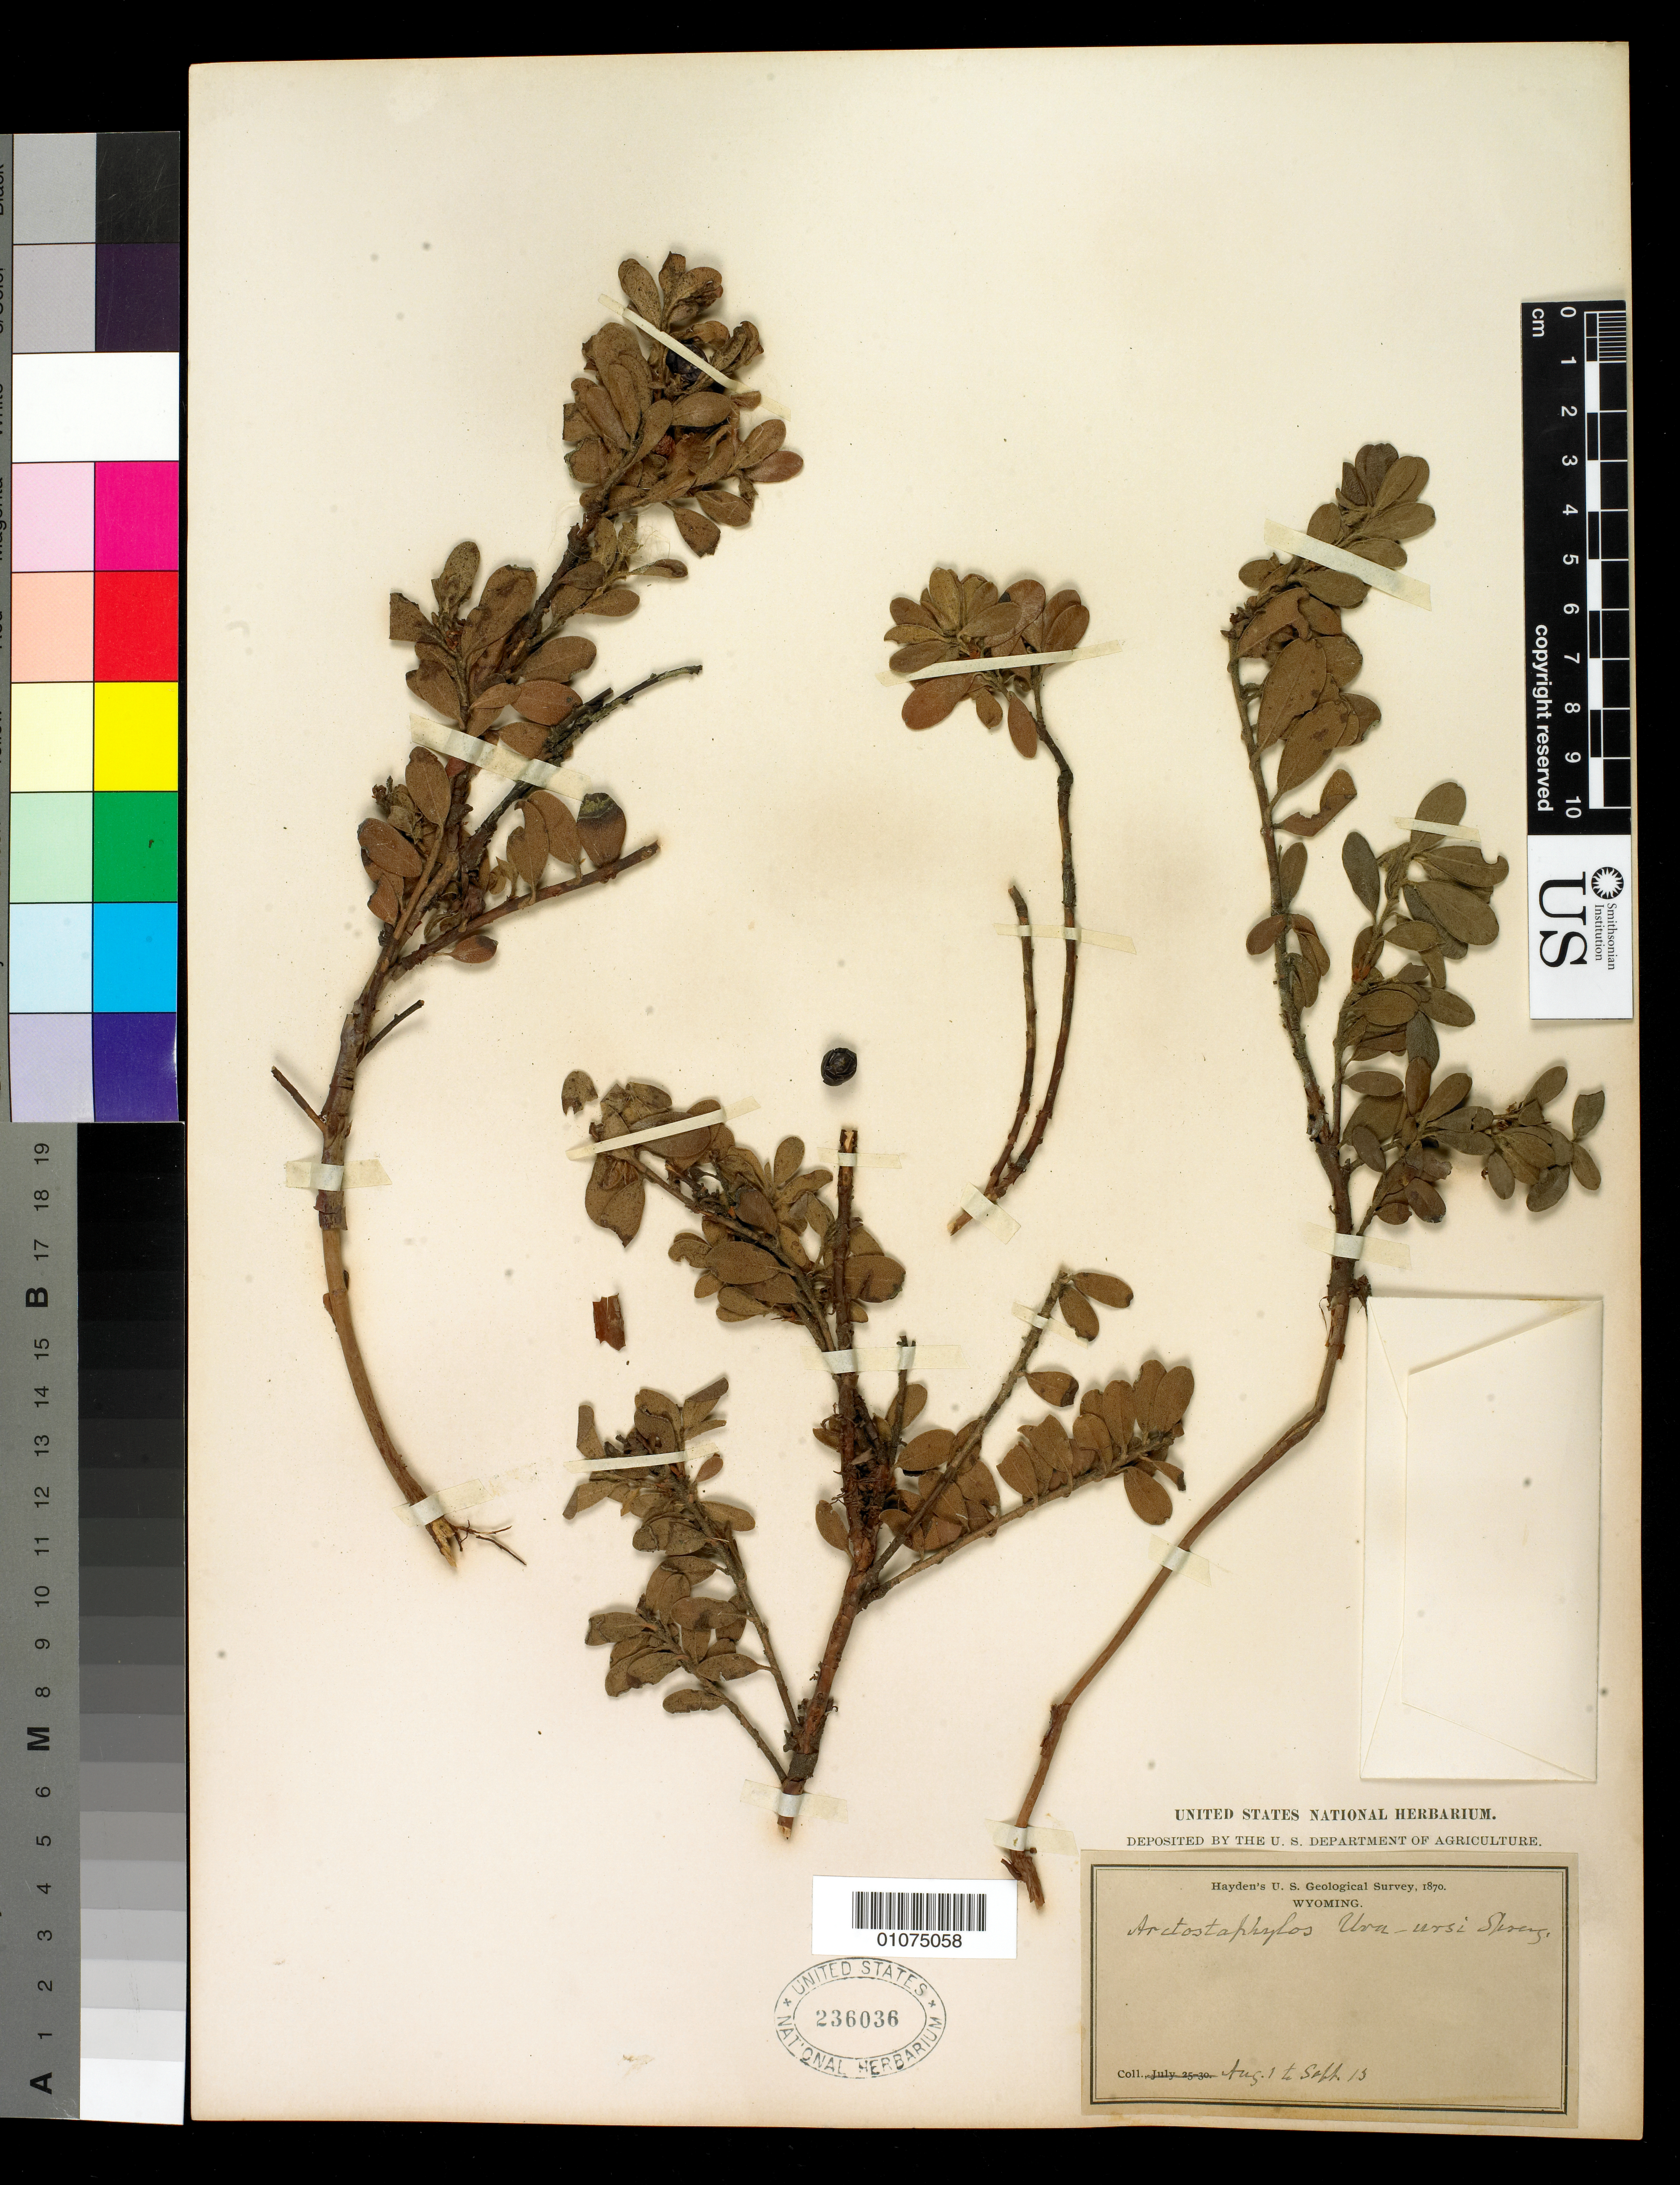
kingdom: Plantae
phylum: Tracheophyta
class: Magnoliopsida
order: Ericales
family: Ericaceae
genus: Arctostaphylos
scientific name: Arctostaphylos uva-ursi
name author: (L.) Spreng.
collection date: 1870-08-01/1870-09-13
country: United States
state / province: Wyoming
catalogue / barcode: US 236036